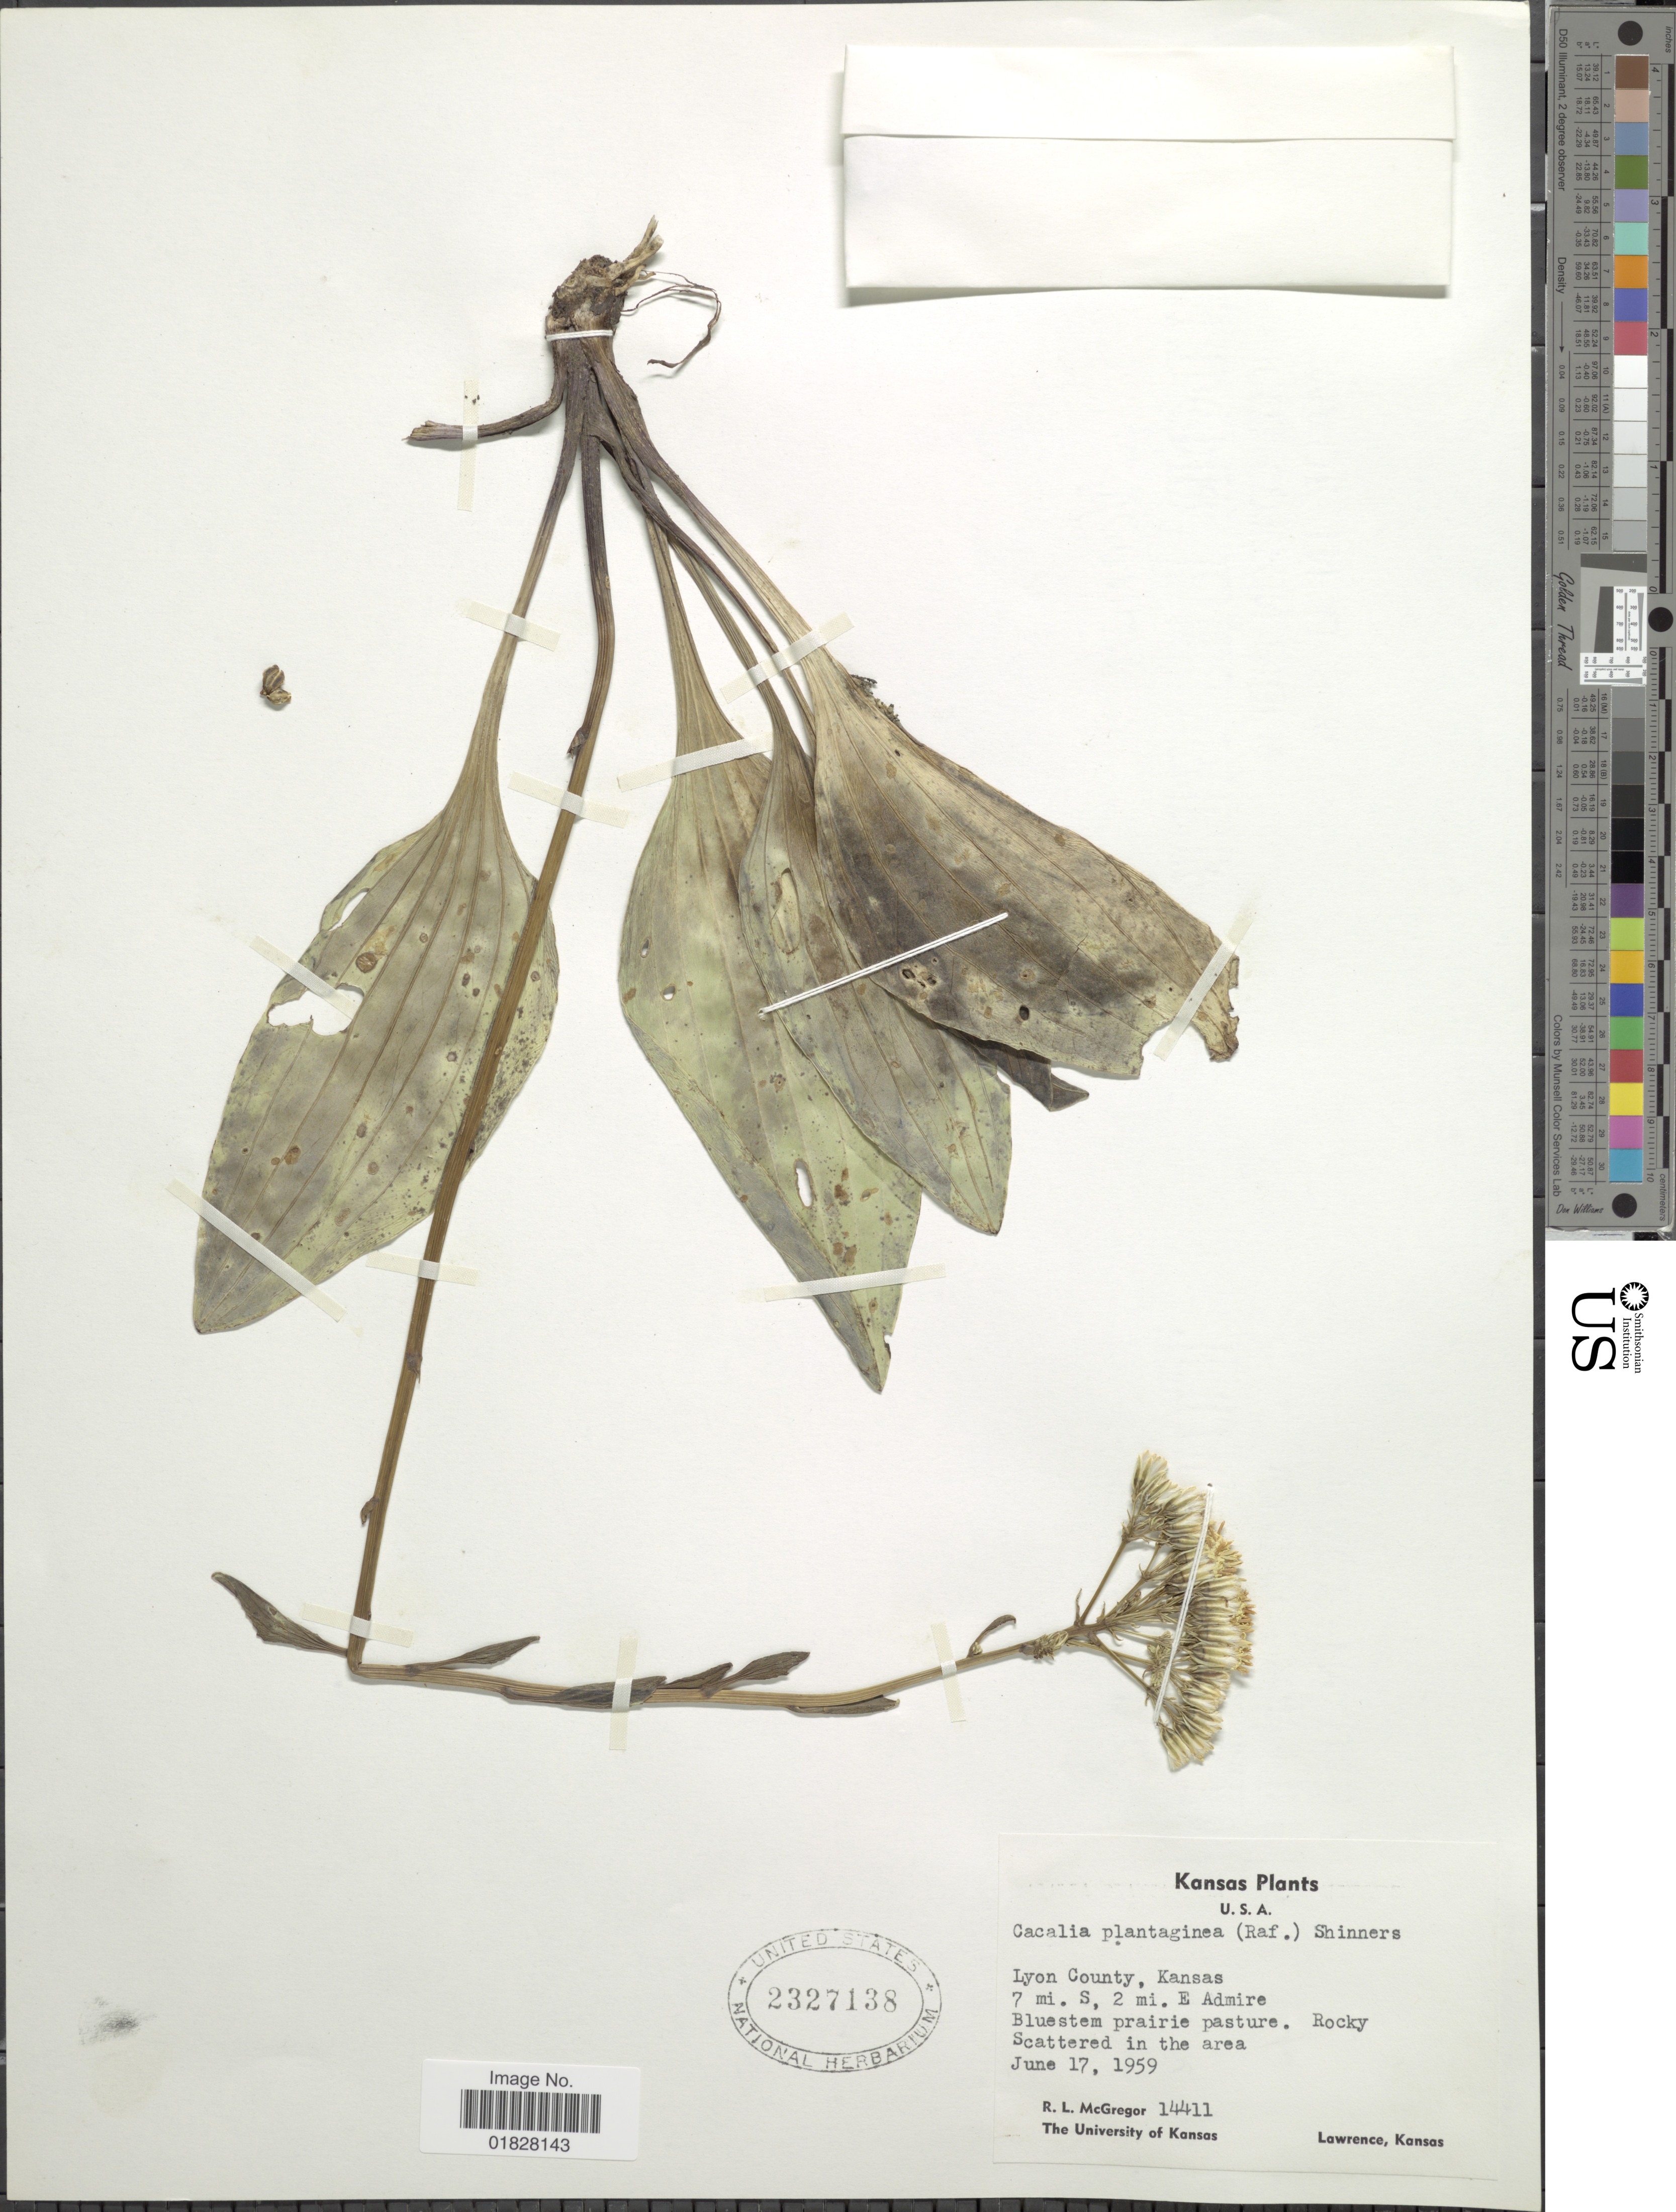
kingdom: Plantae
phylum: Tracheophyta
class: Magnoliopsida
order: Asterales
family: Asteraceae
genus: Arnoglossum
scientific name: Arnoglossum plantagineum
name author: Raf.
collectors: R. McGregor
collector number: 14411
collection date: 1959-06-17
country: United States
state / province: Kansas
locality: Lyon County, Kansas. 7 mi. S, 2 mi. E Admire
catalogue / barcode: US 2327138